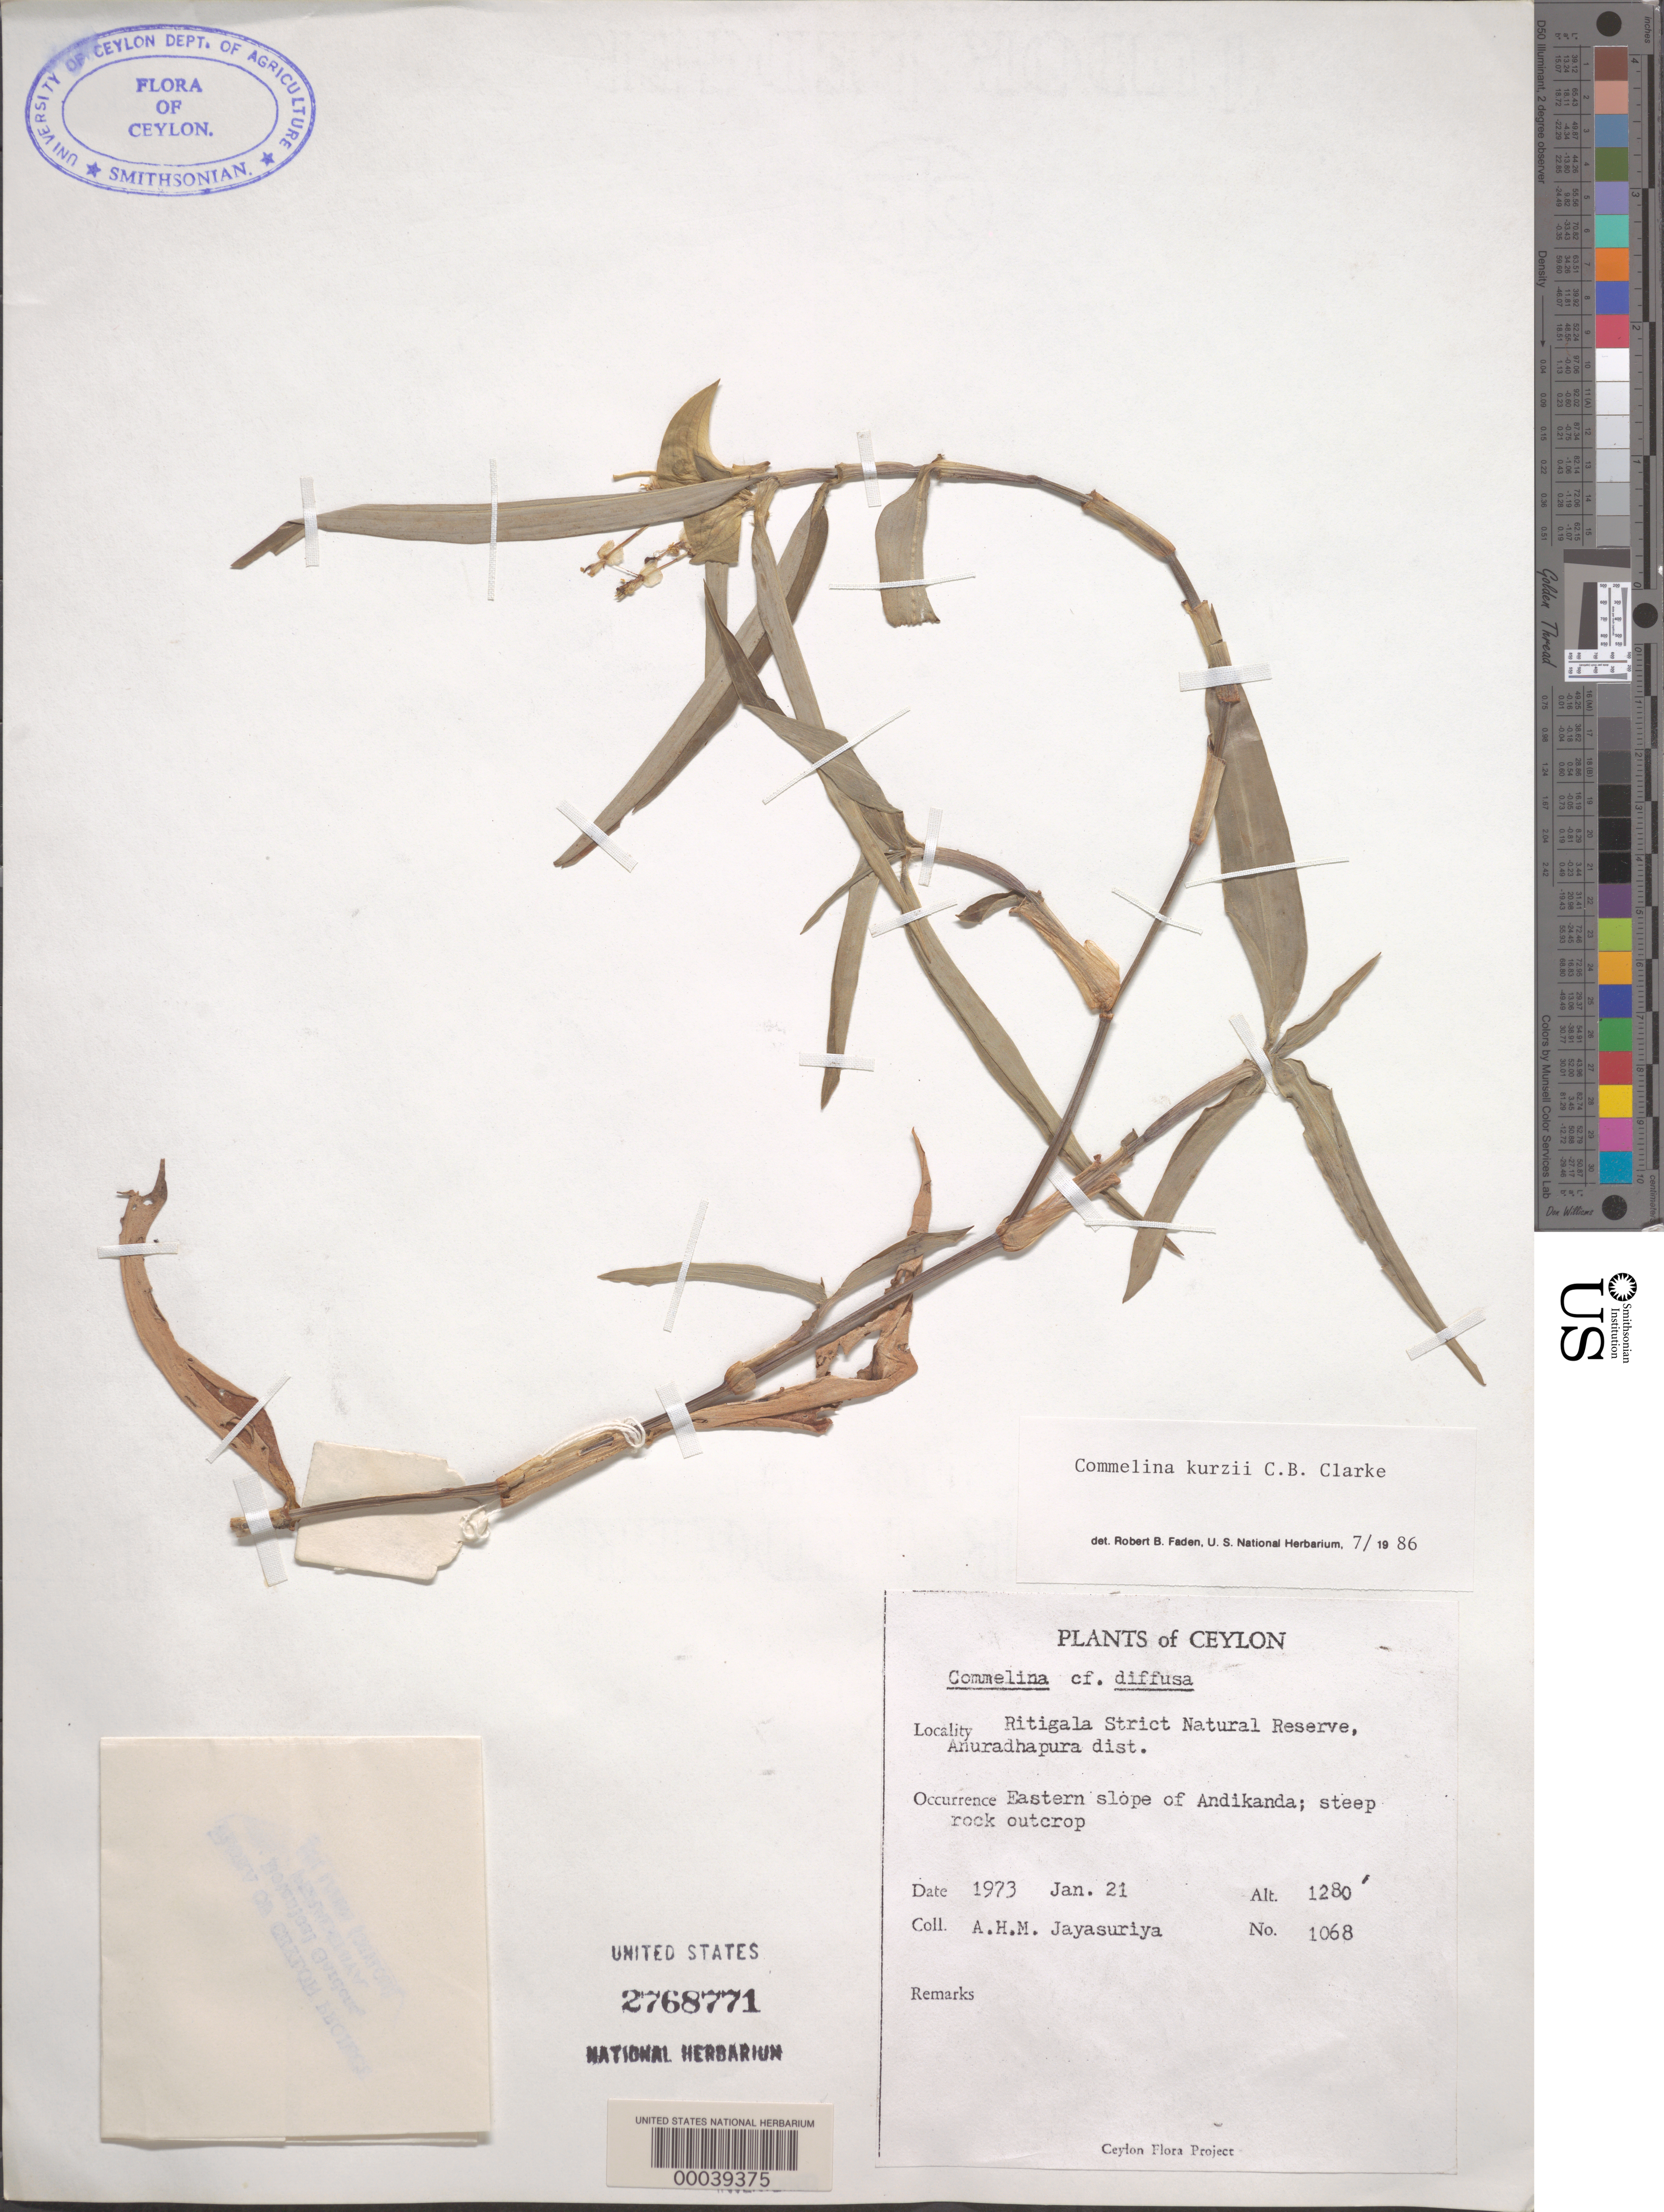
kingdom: Plantae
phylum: Tracheophyta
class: Liliopsida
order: Commelinales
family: Commelinaceae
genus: Commelina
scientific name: Commelina kurzii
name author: C.B. Clarke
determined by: Faden, Robert B., (US), Smithsonian Institution - National Museum of Natural History (UNITED STATES)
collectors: A. H. Jayasuriya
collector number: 1068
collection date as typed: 21 Jan 1973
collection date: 1973-01-21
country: Sri Lanka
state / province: North Central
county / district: Anuradhapura Dist.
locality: Ritigala strict natural reserve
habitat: Slope, steep rock outcrop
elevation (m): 390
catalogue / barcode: US 2768771